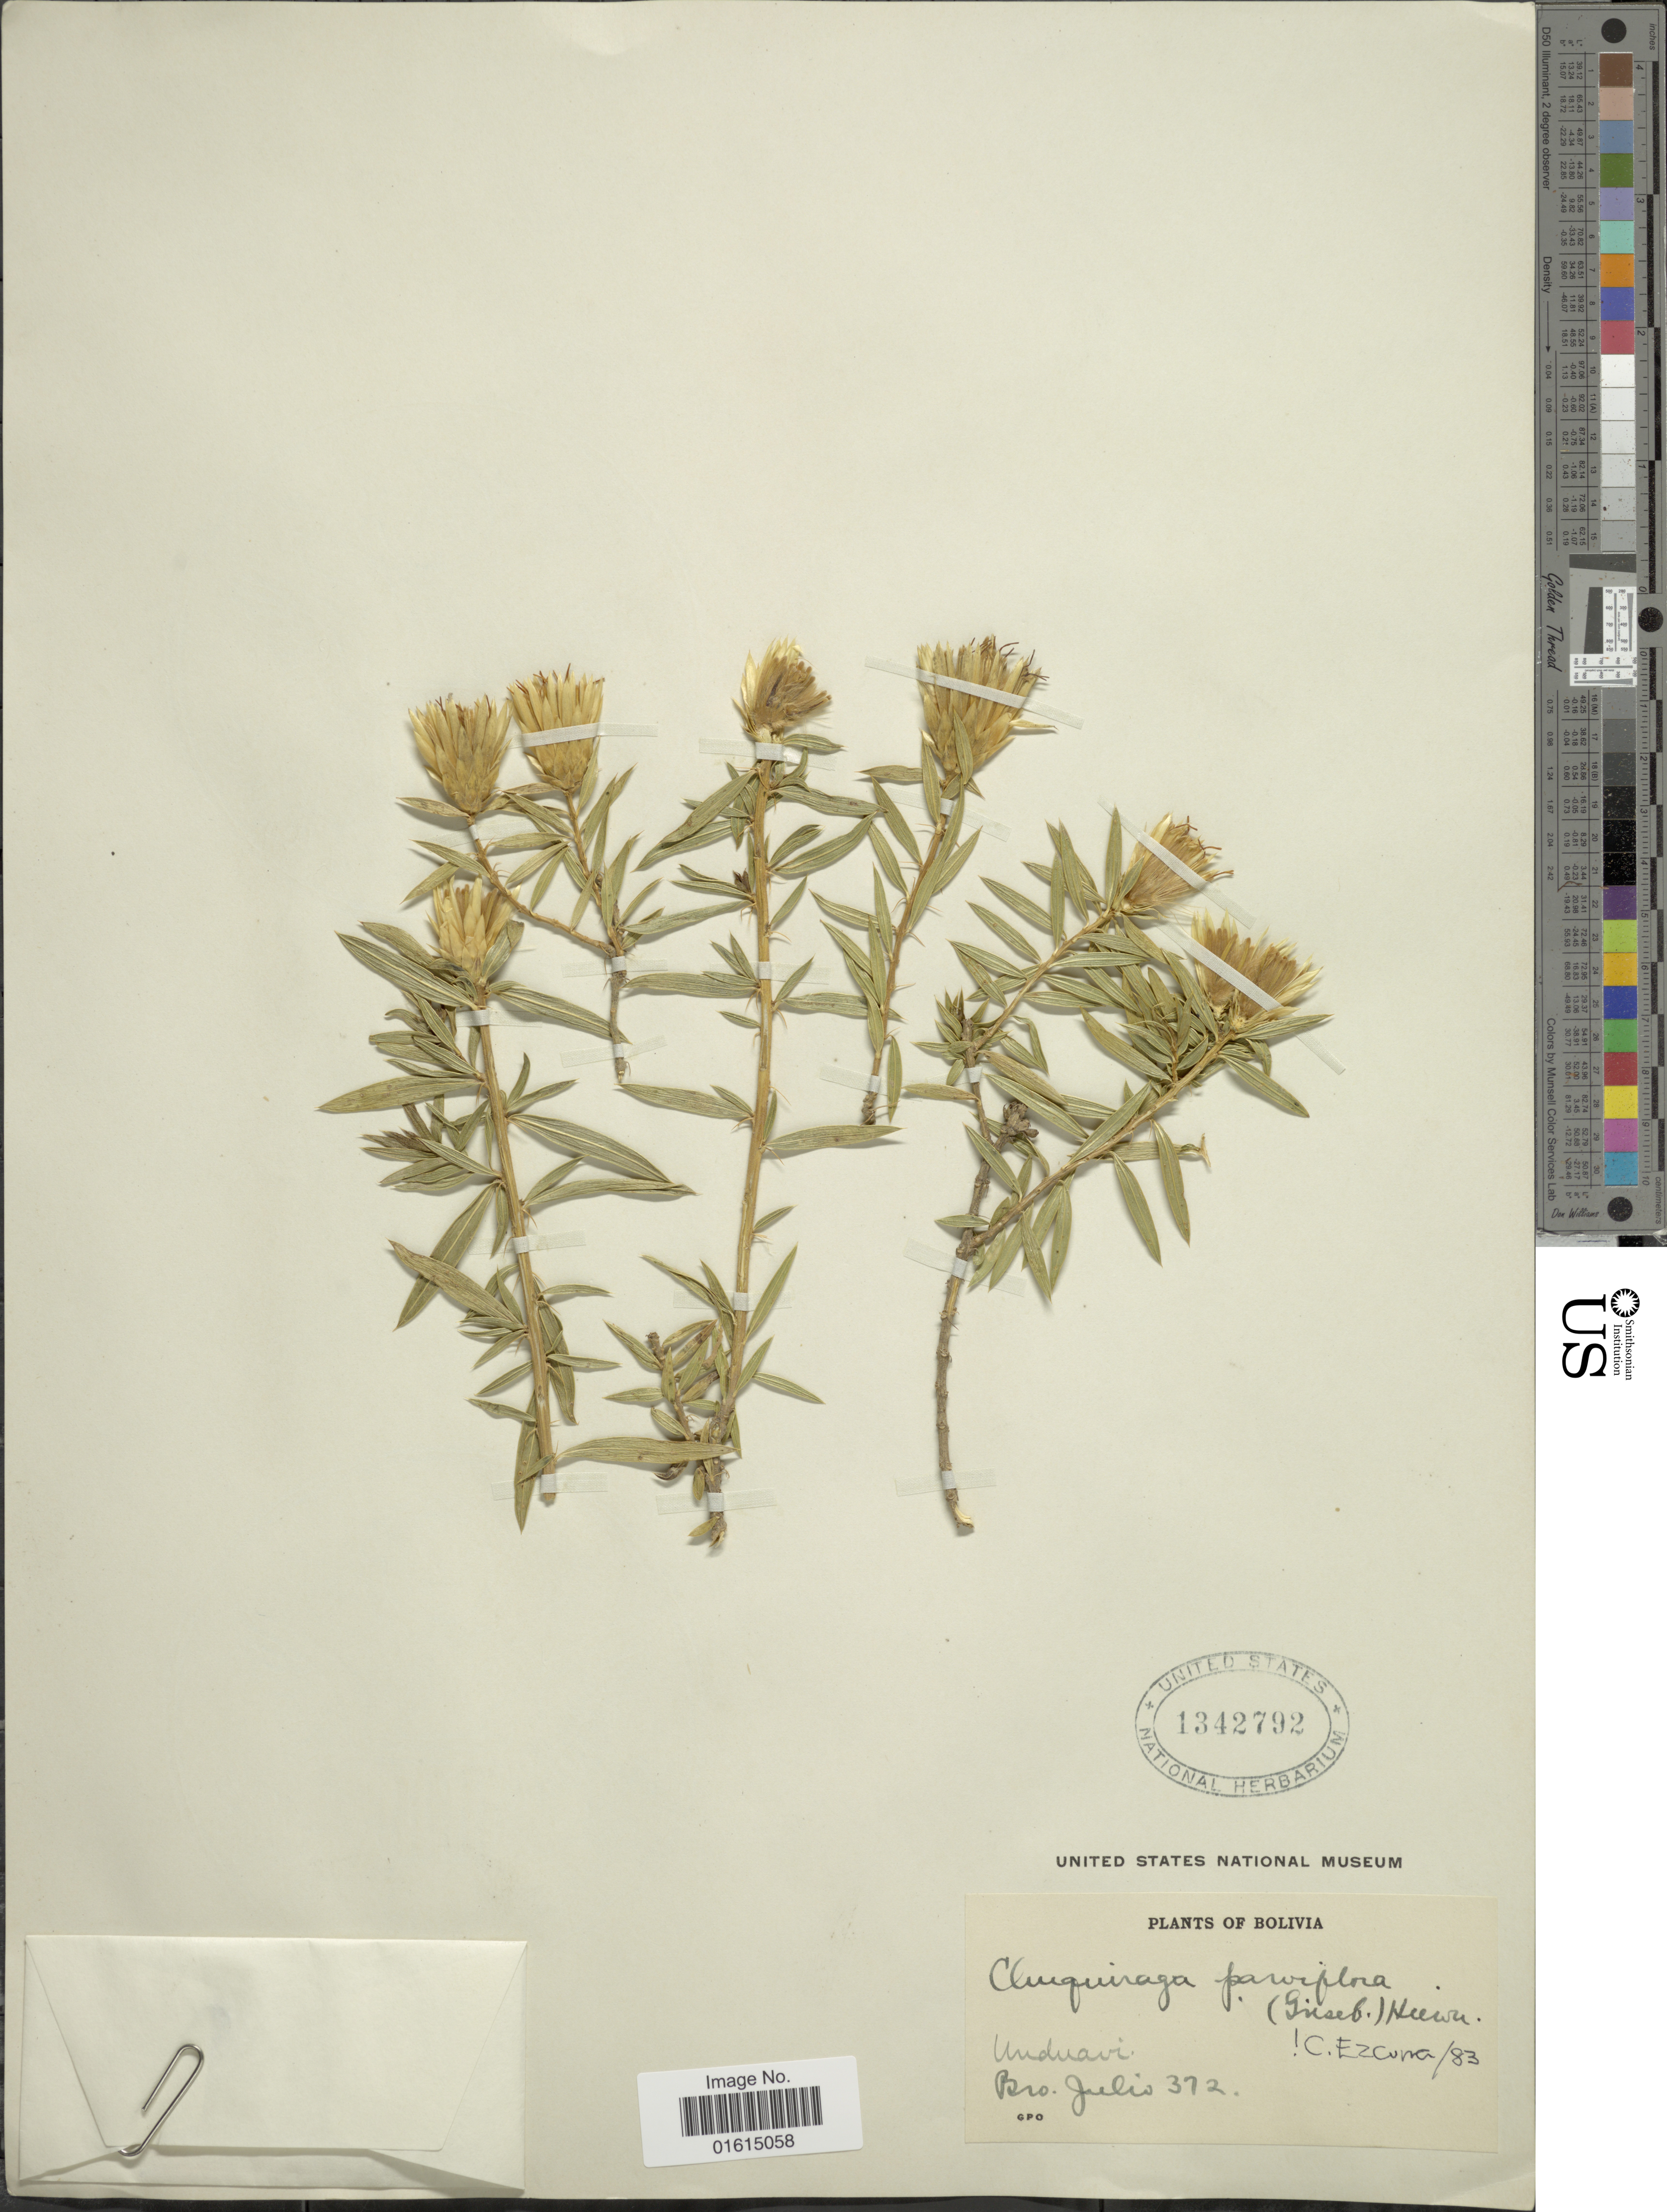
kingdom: Plantae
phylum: Tracheophyta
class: Magnoliopsida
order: Asterales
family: Asteraceae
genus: Chuquiraga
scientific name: Chuquiraga parviflora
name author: (Griseb.) Hieron.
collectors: Bro. Julio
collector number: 372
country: Bolivia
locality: Unduavi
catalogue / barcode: US 1342792